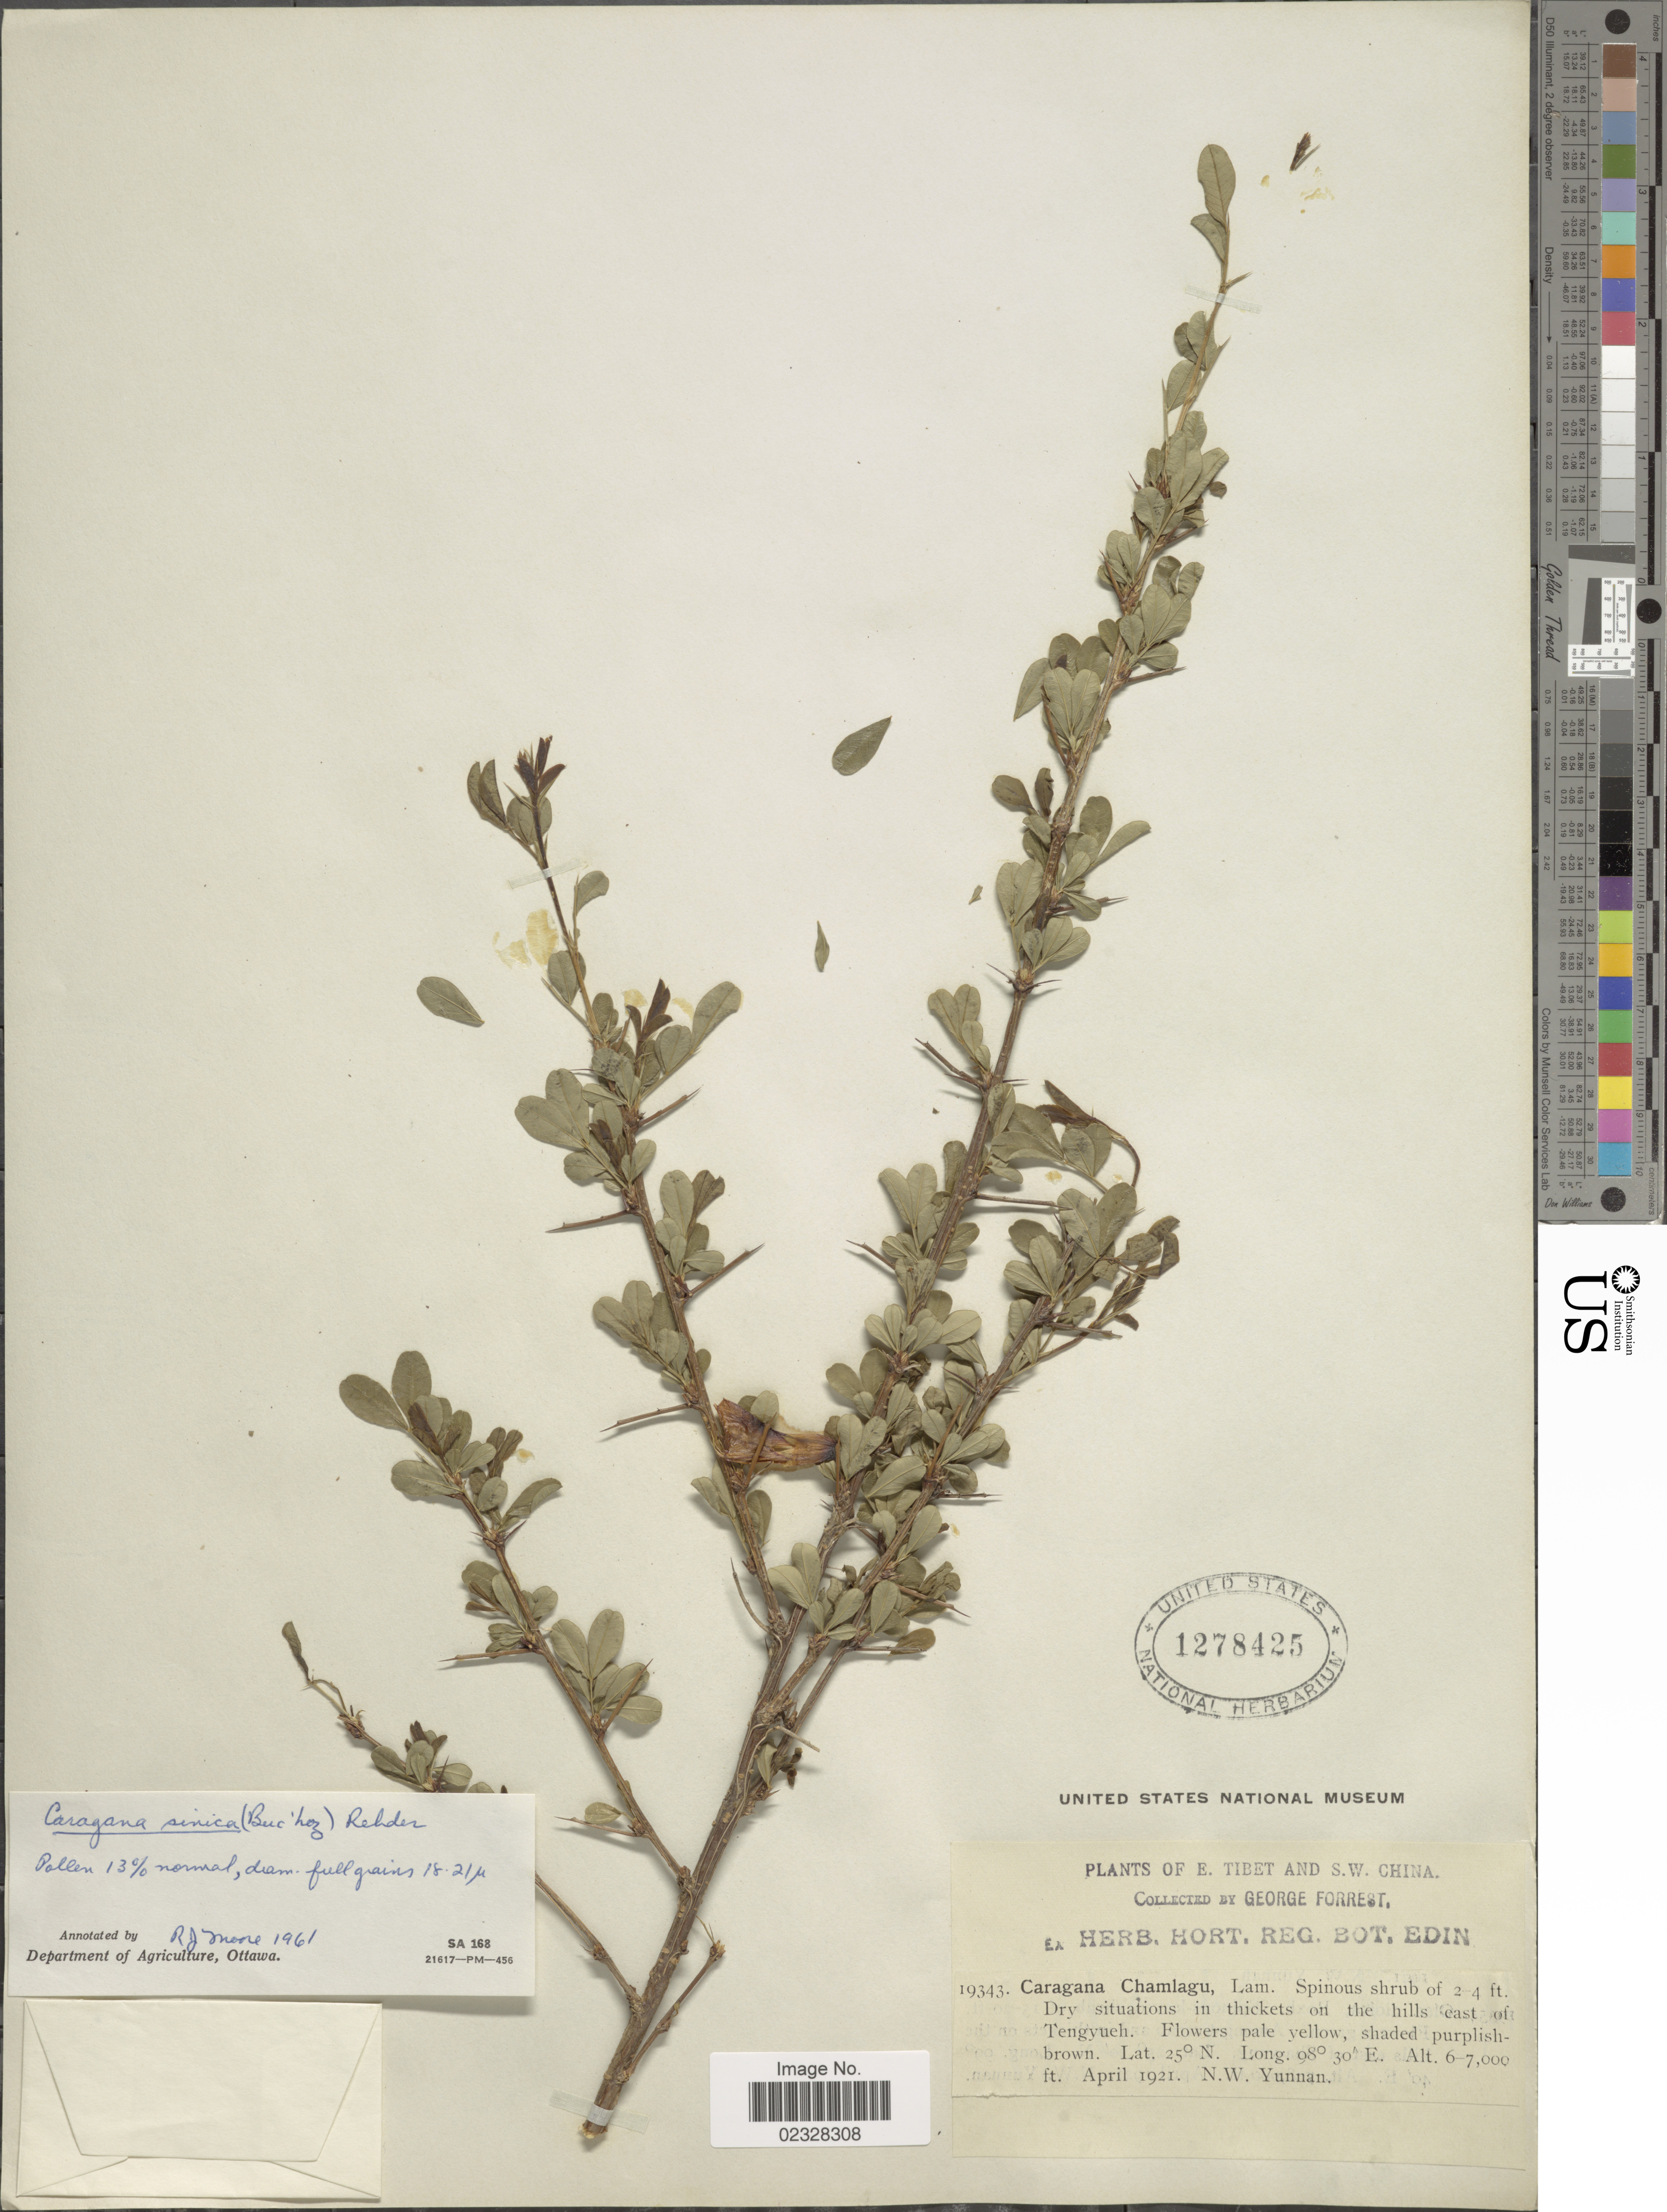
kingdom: Plantae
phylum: Tracheophyta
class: Magnoliopsida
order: Fabales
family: Fabaceae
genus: Caragana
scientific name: Caragana sinica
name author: (Buc'hoz) Rehder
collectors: G. Forrest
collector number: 19343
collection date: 1921-04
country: China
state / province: Yunnan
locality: E. Tibet and S.W. China, on the hills east of Tengyuch, N.W. Yunnan.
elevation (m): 1829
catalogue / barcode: US 1278425